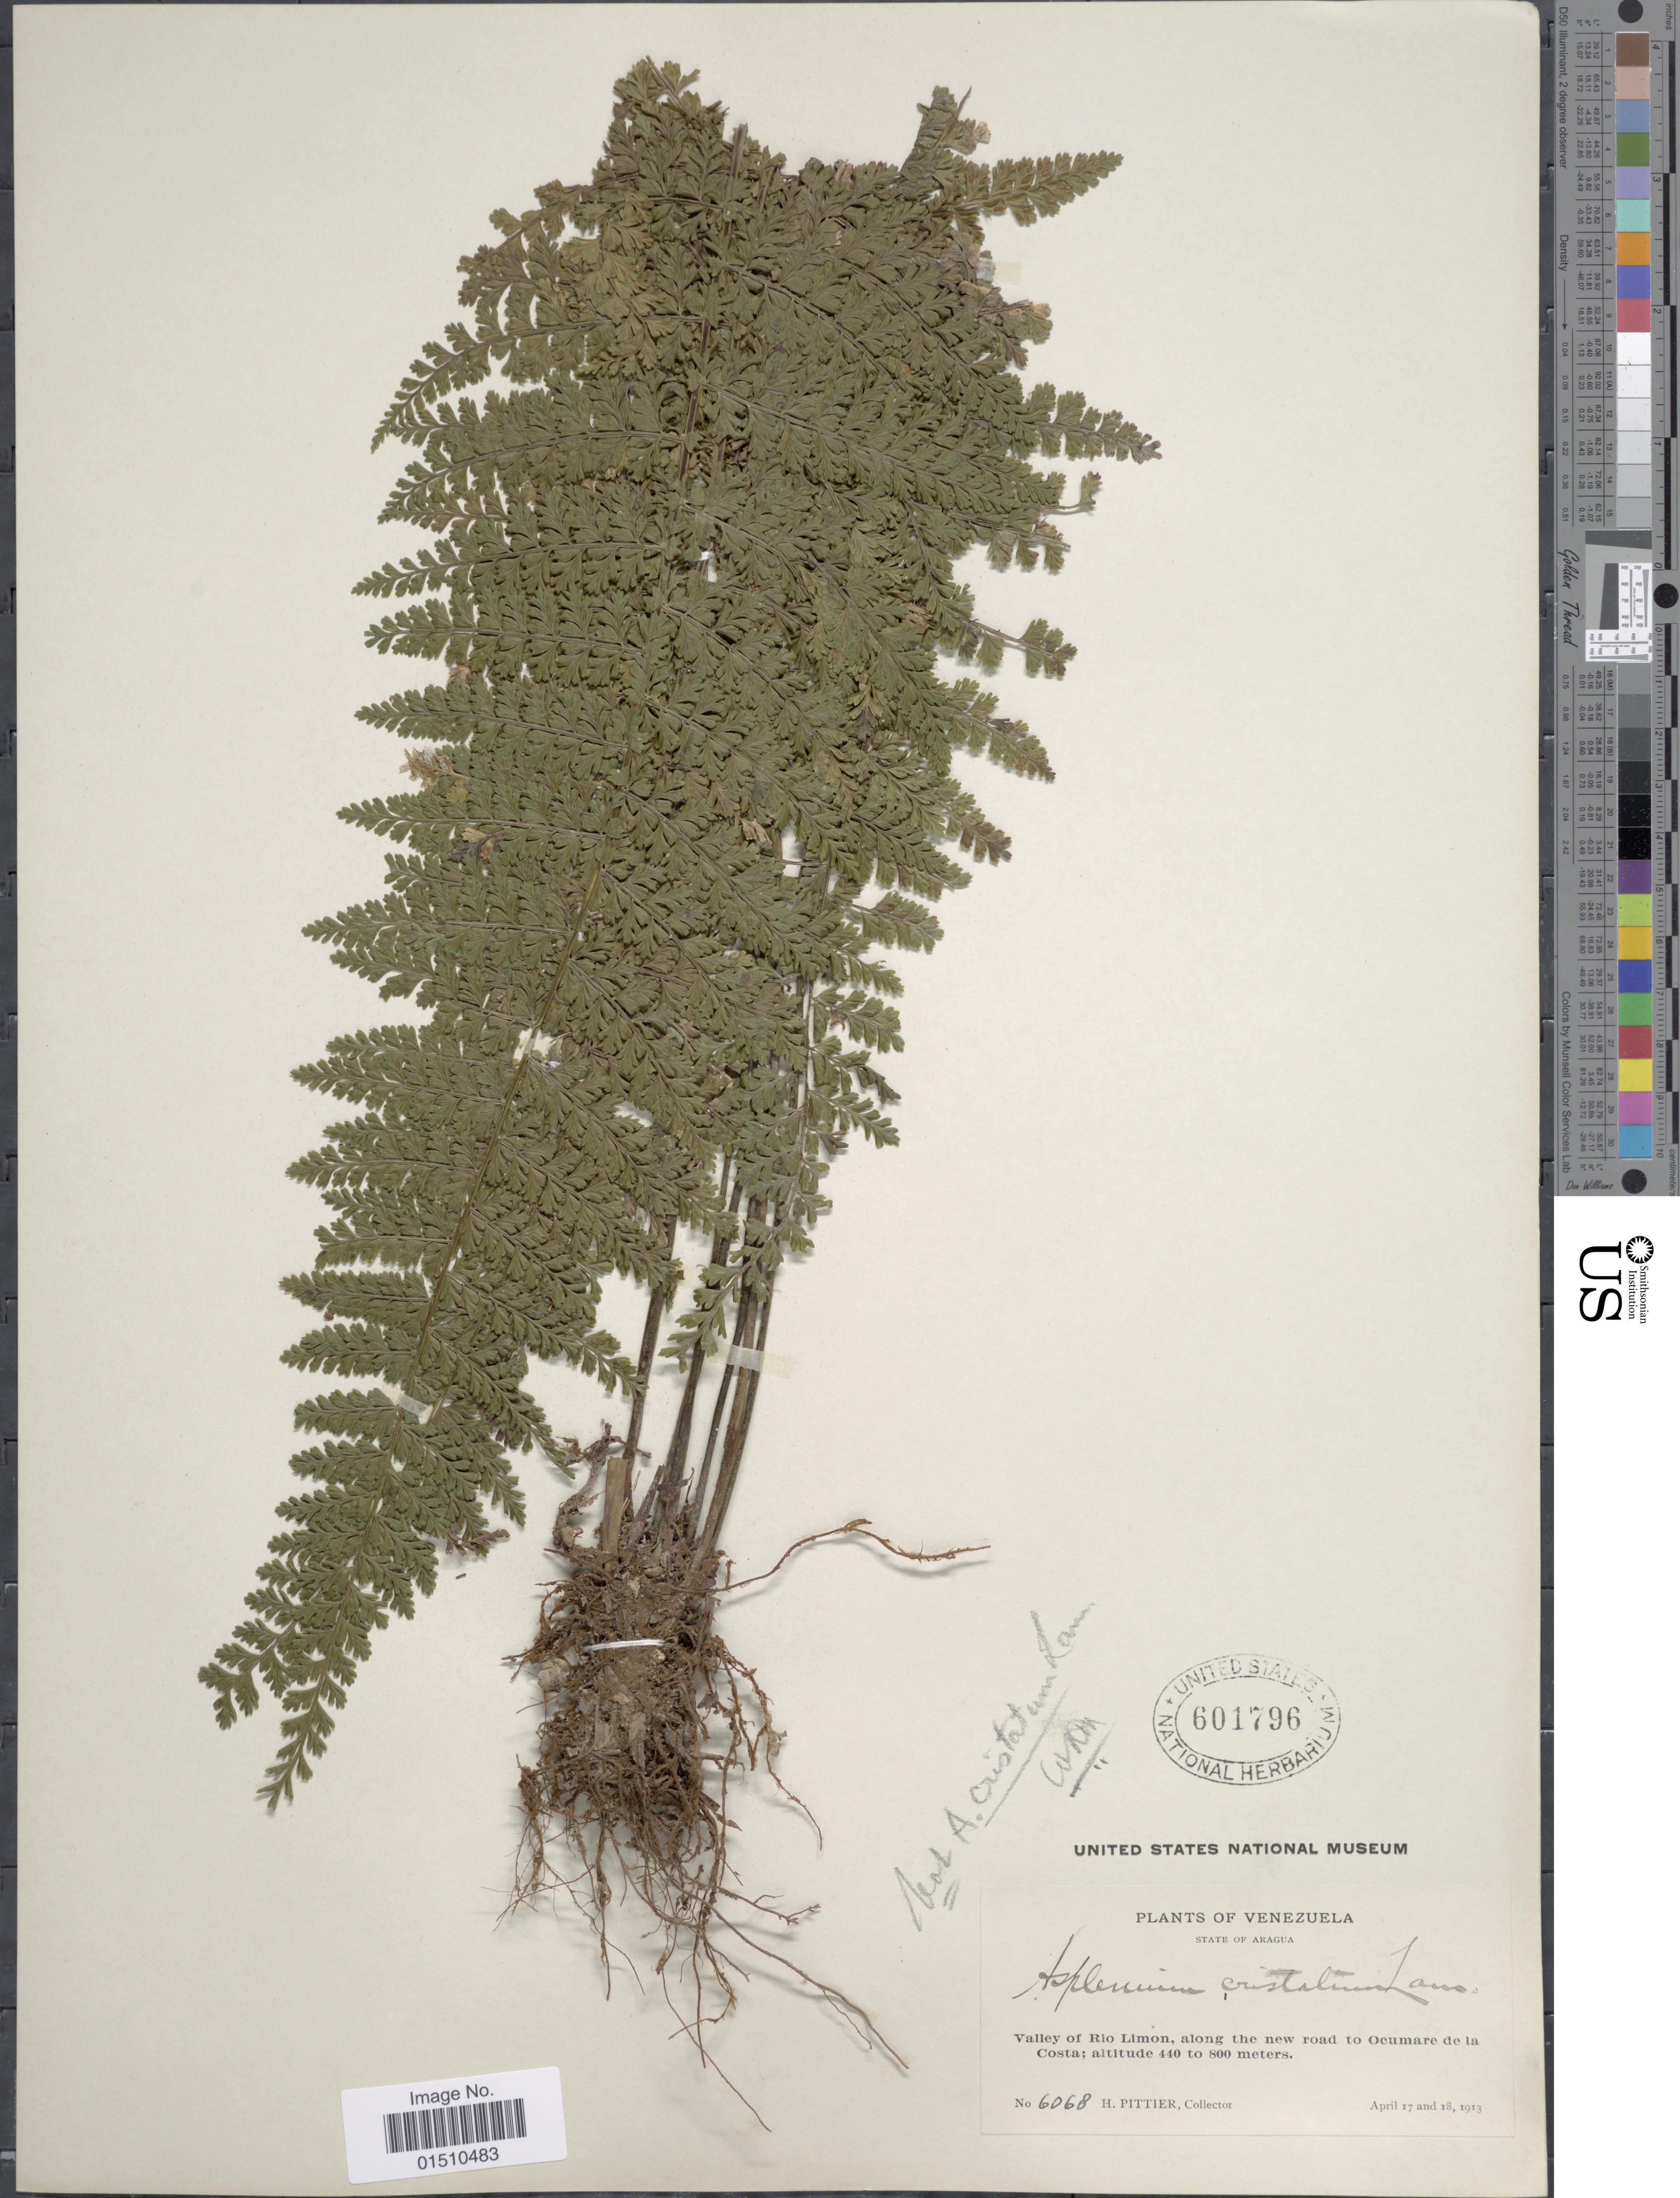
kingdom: Plantae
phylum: Tracheophyta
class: Polypodiopsida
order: Polypodiales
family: Aspleniaceae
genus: Asplenium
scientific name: Asplenium cristatum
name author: Lam.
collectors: H. F. Pittier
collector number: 6068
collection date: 1913-04-17/1913-04-18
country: Venezuela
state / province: Aragua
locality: Venezuela, Valley of Rio Limon, along the new road to Ocumare de la Costa.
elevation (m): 440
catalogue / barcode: US 601796